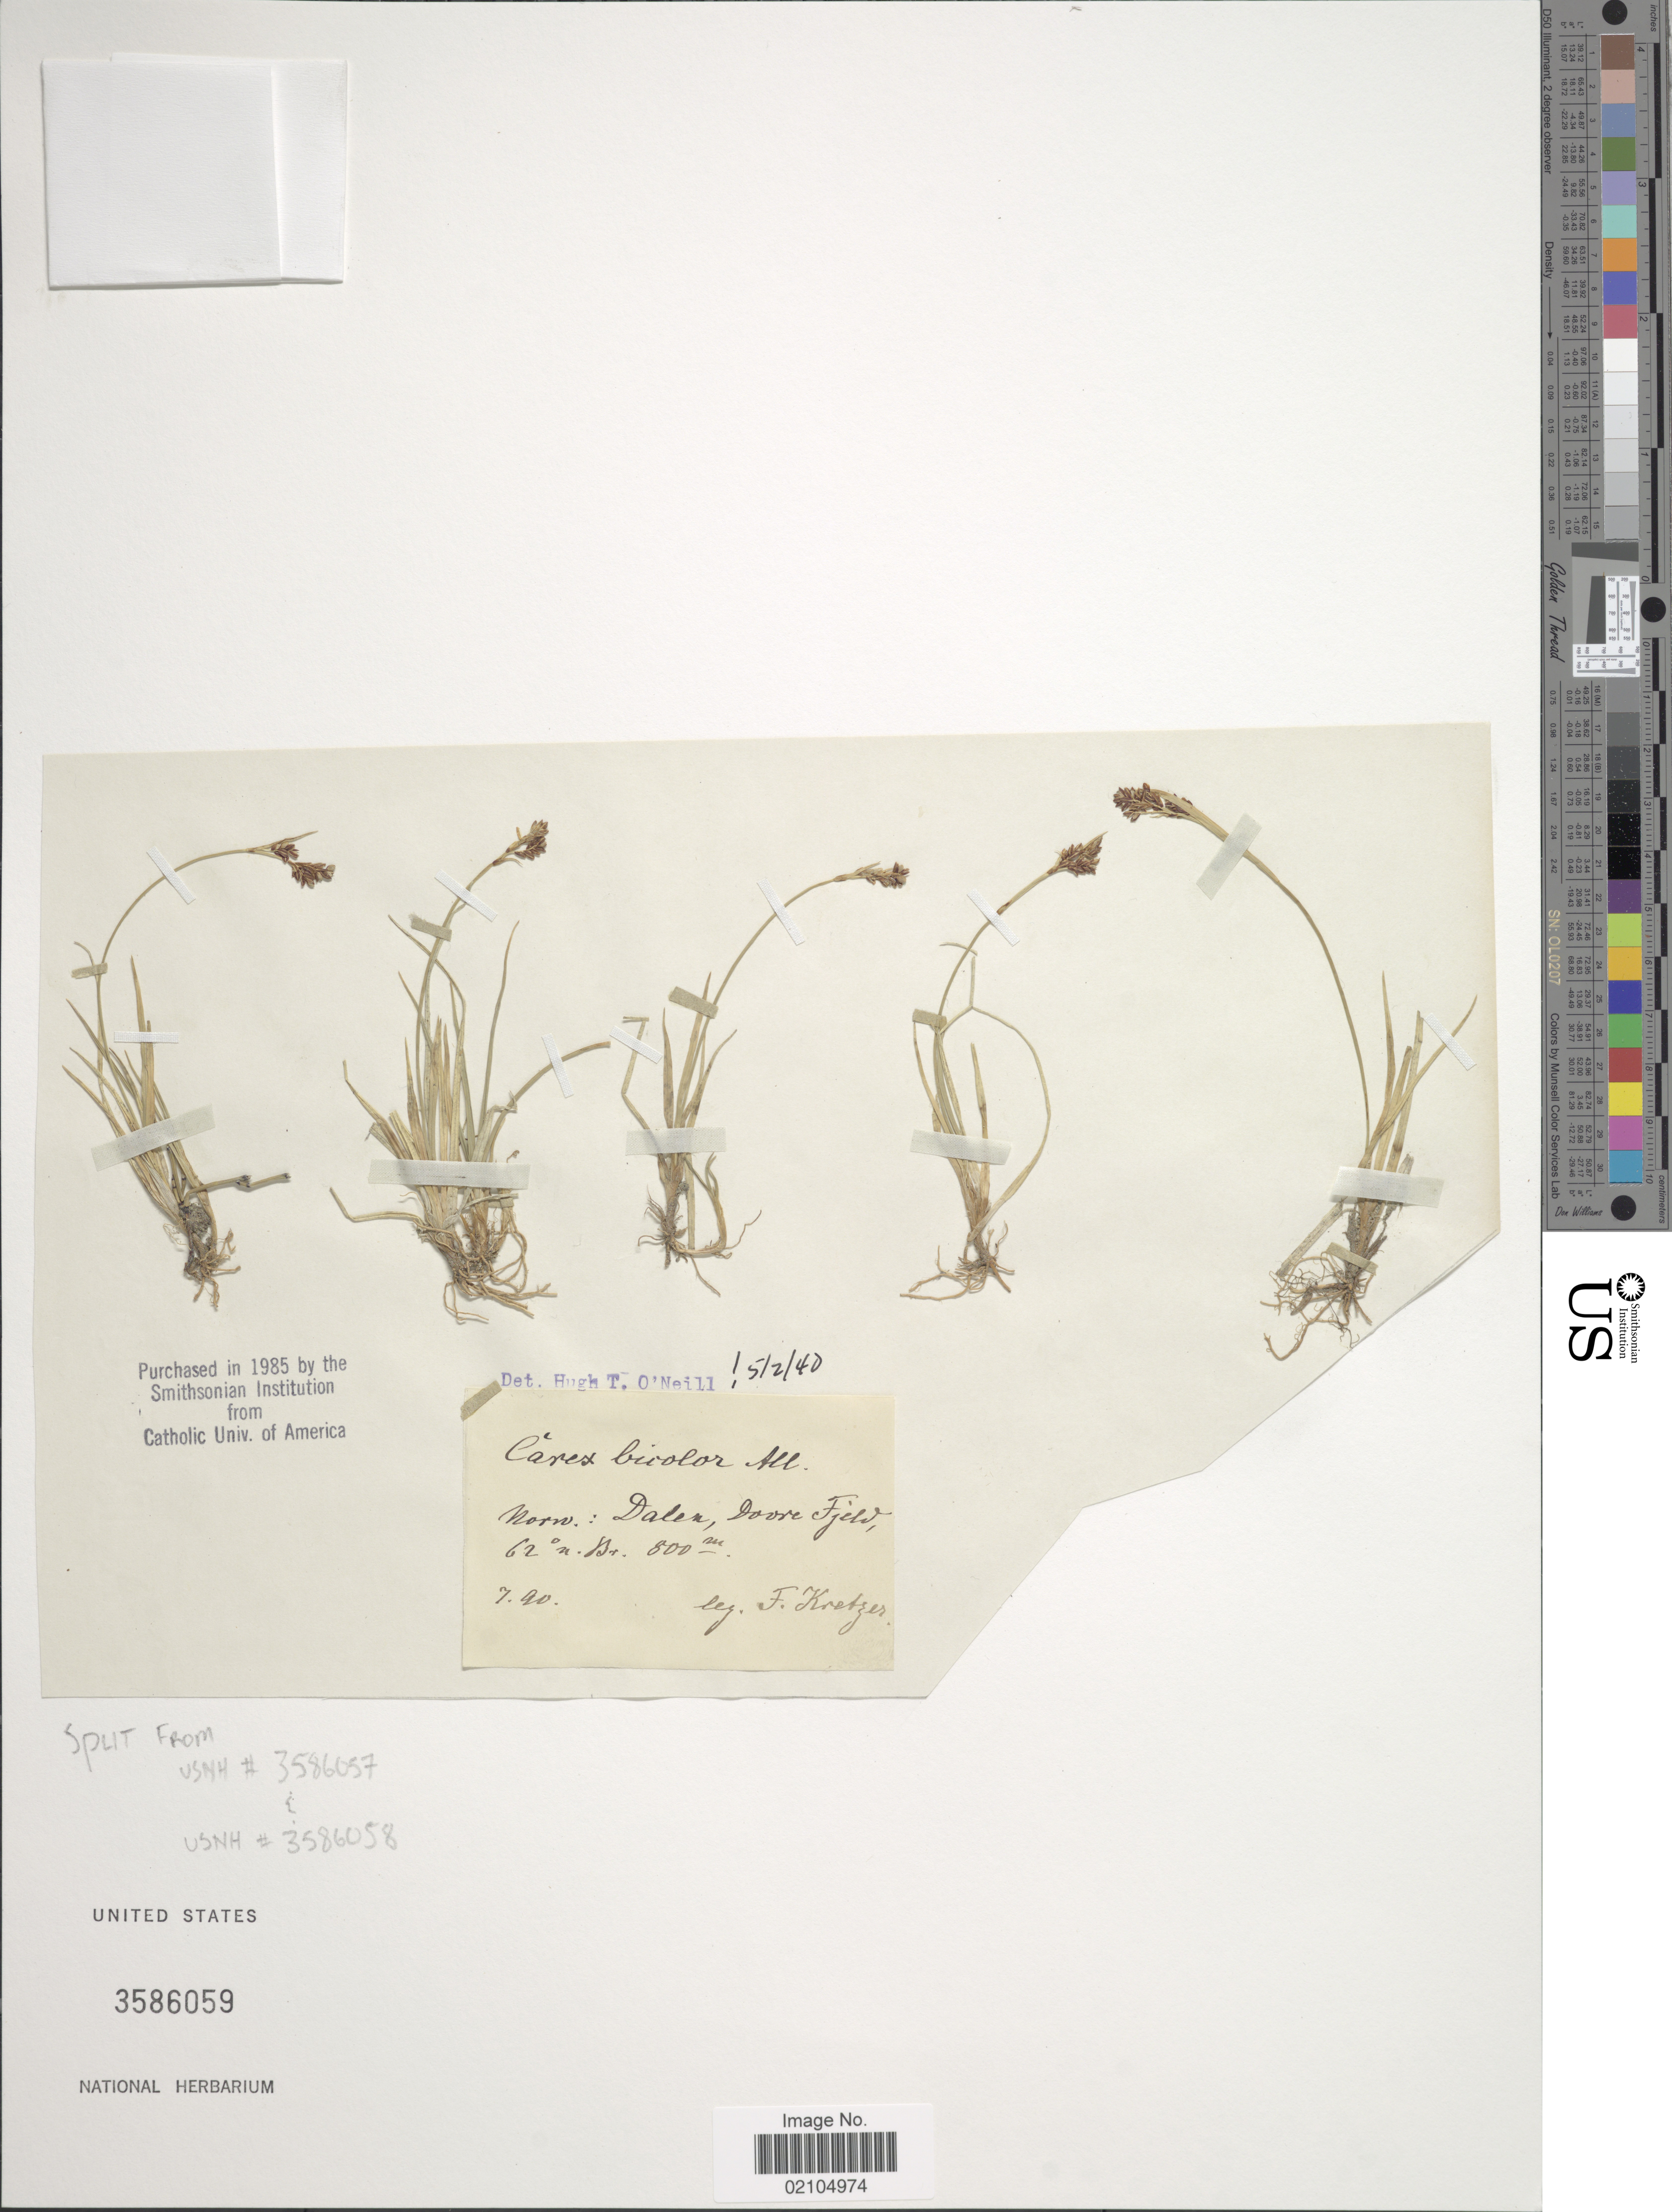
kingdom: Plantae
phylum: Tracheophyta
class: Liliopsida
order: Poales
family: Cyperaceae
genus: Carex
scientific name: Carex bicolor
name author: Bellardi ex All.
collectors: F. Kretzer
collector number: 62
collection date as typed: Transcribed d/m/y: /7/90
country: Norway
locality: Norn: Dalen, Doore Fjeld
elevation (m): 800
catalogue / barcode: US 3586059